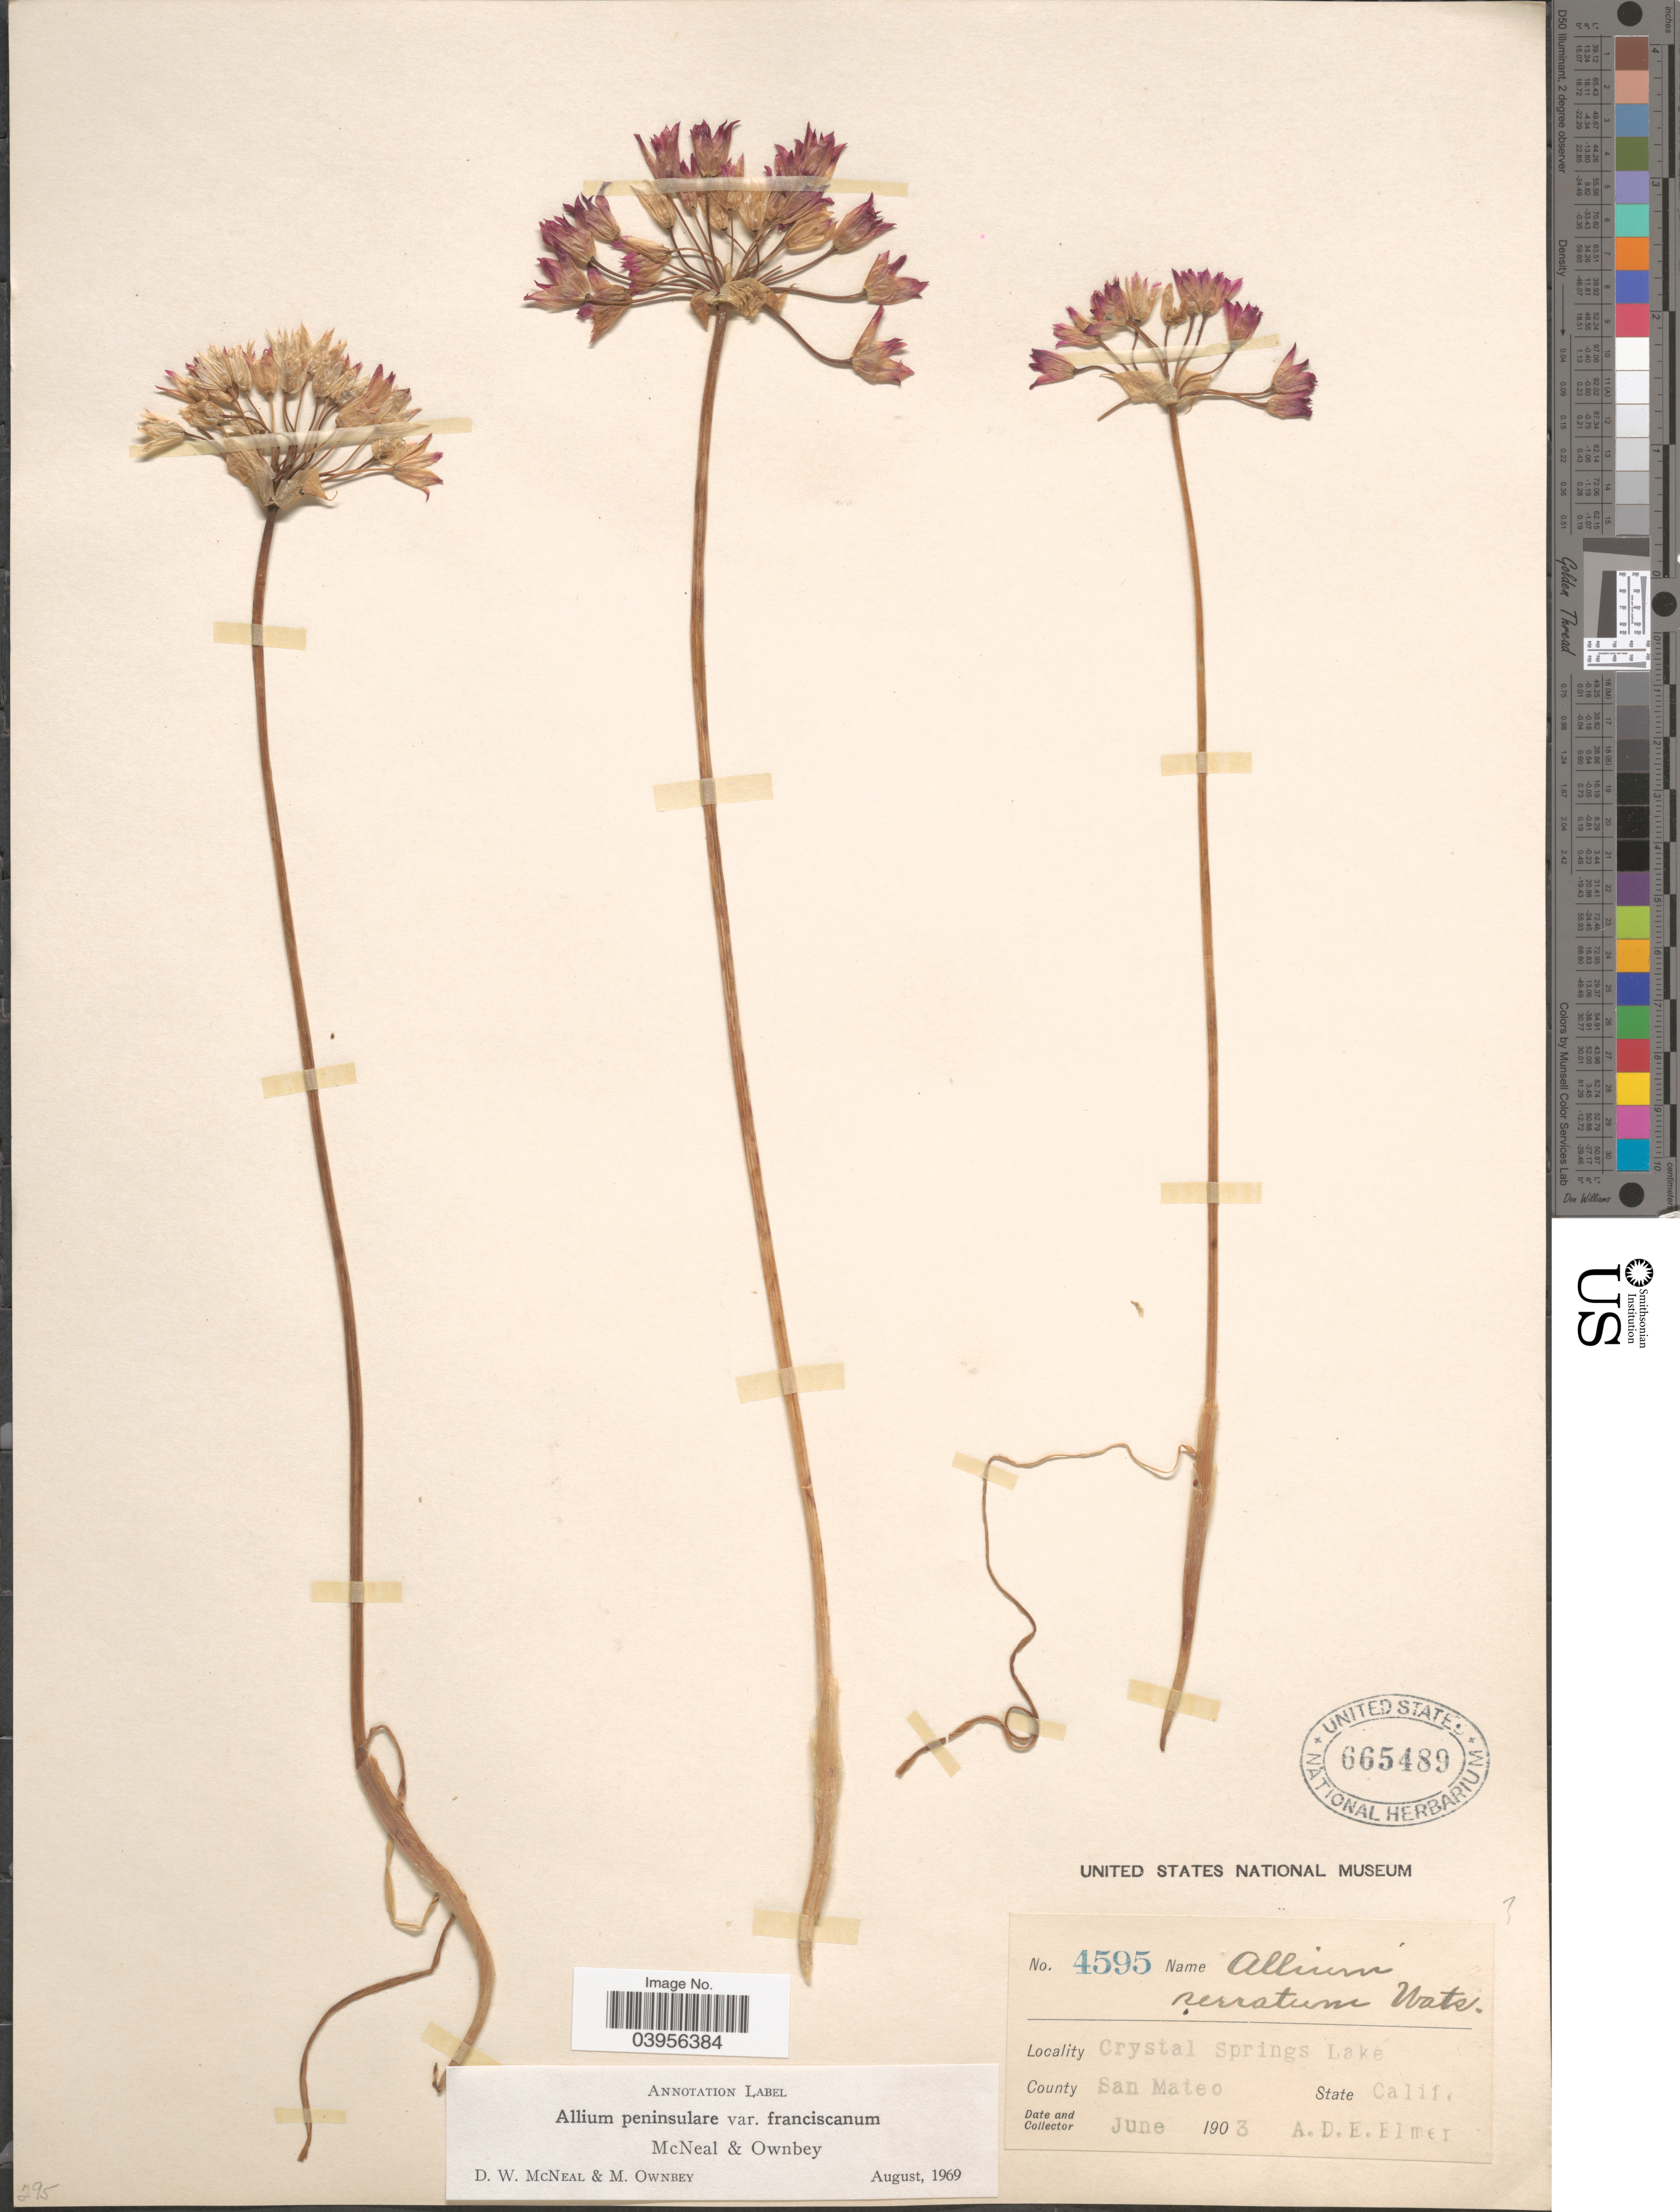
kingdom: Plantae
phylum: Tracheophyta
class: Liliopsida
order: Asparagales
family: Amaryllidaceae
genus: Allium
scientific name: Allium peninsulare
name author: Lemmon ex Greene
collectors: A. D. E. Elmer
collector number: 4595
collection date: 1903-06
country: United States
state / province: California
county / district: San Mateo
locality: Crystal Springs Lake. County San Mateo.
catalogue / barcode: US 665489